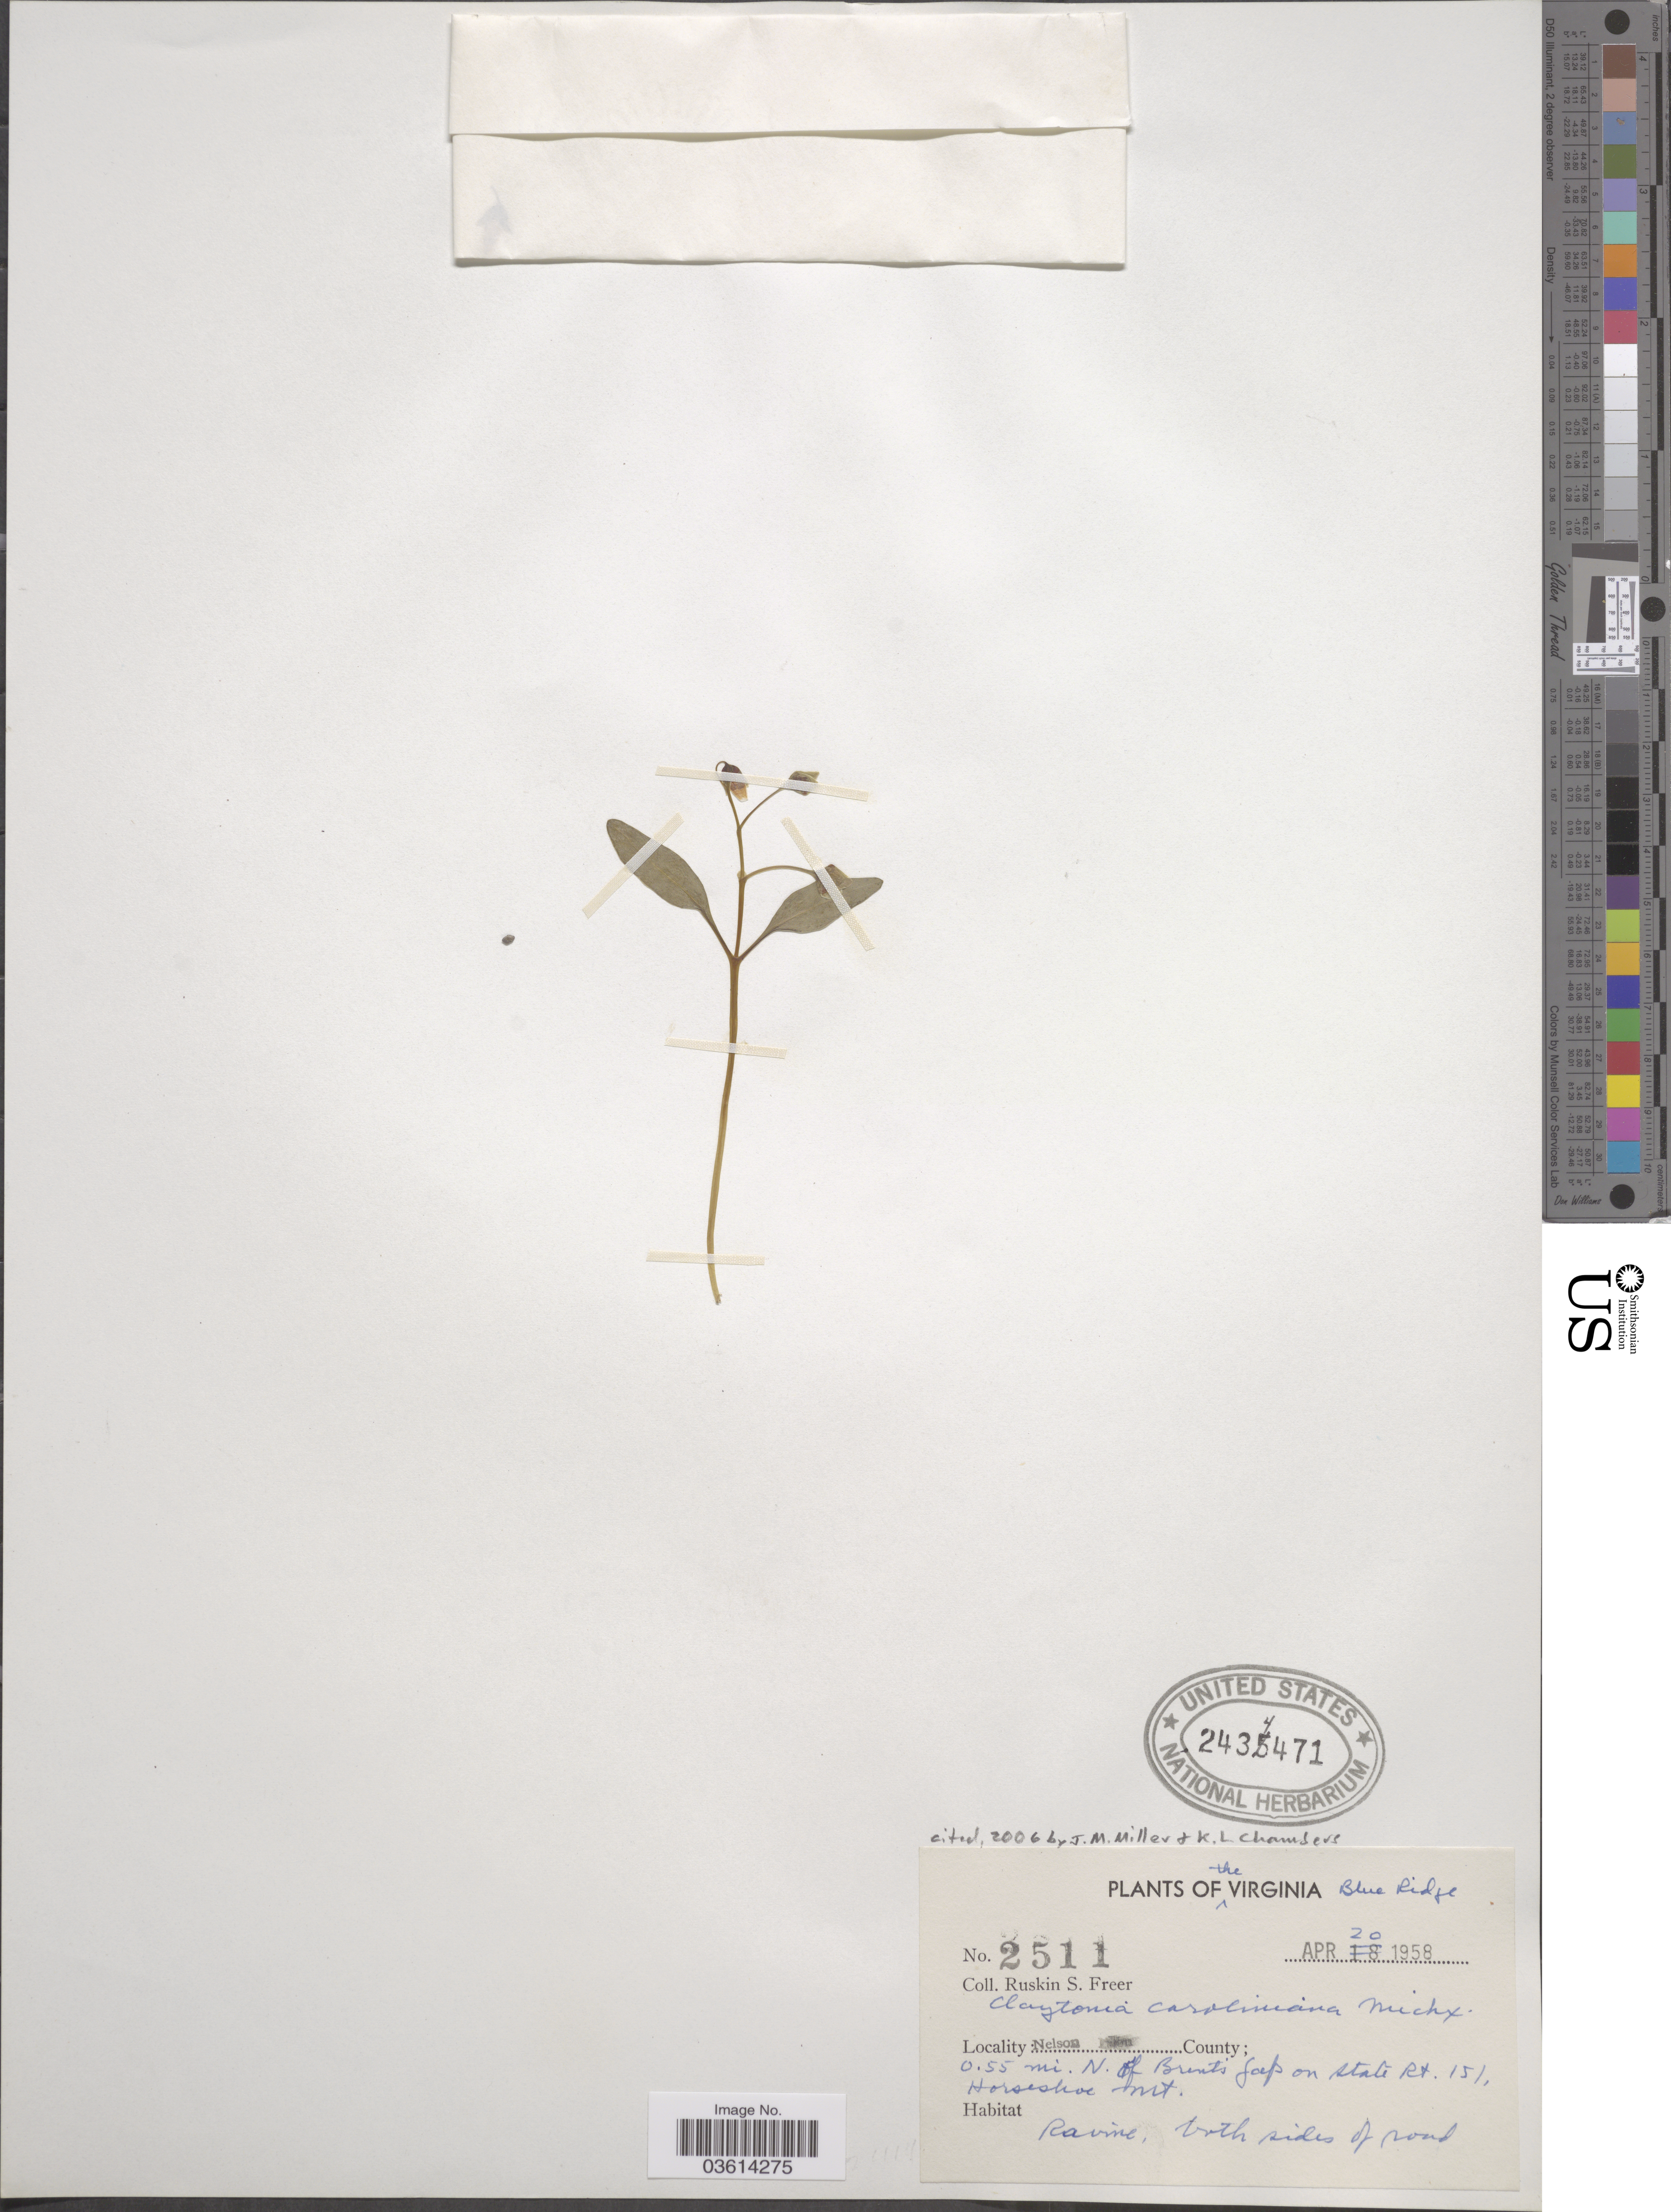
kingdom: Plantae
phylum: Tracheophyta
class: Magnoliopsida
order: Caryophyllales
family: Montiaceae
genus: Claytonia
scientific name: Claytonia caroliniana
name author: Michx.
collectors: R. Freer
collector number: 2511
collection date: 1958-04-20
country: United States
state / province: Virginia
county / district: Nelson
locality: Blue Ridge. 0.55 mi. N. of Brent's Gap on State Rt. 151, Horseshoe Mt.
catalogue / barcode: US 2434471